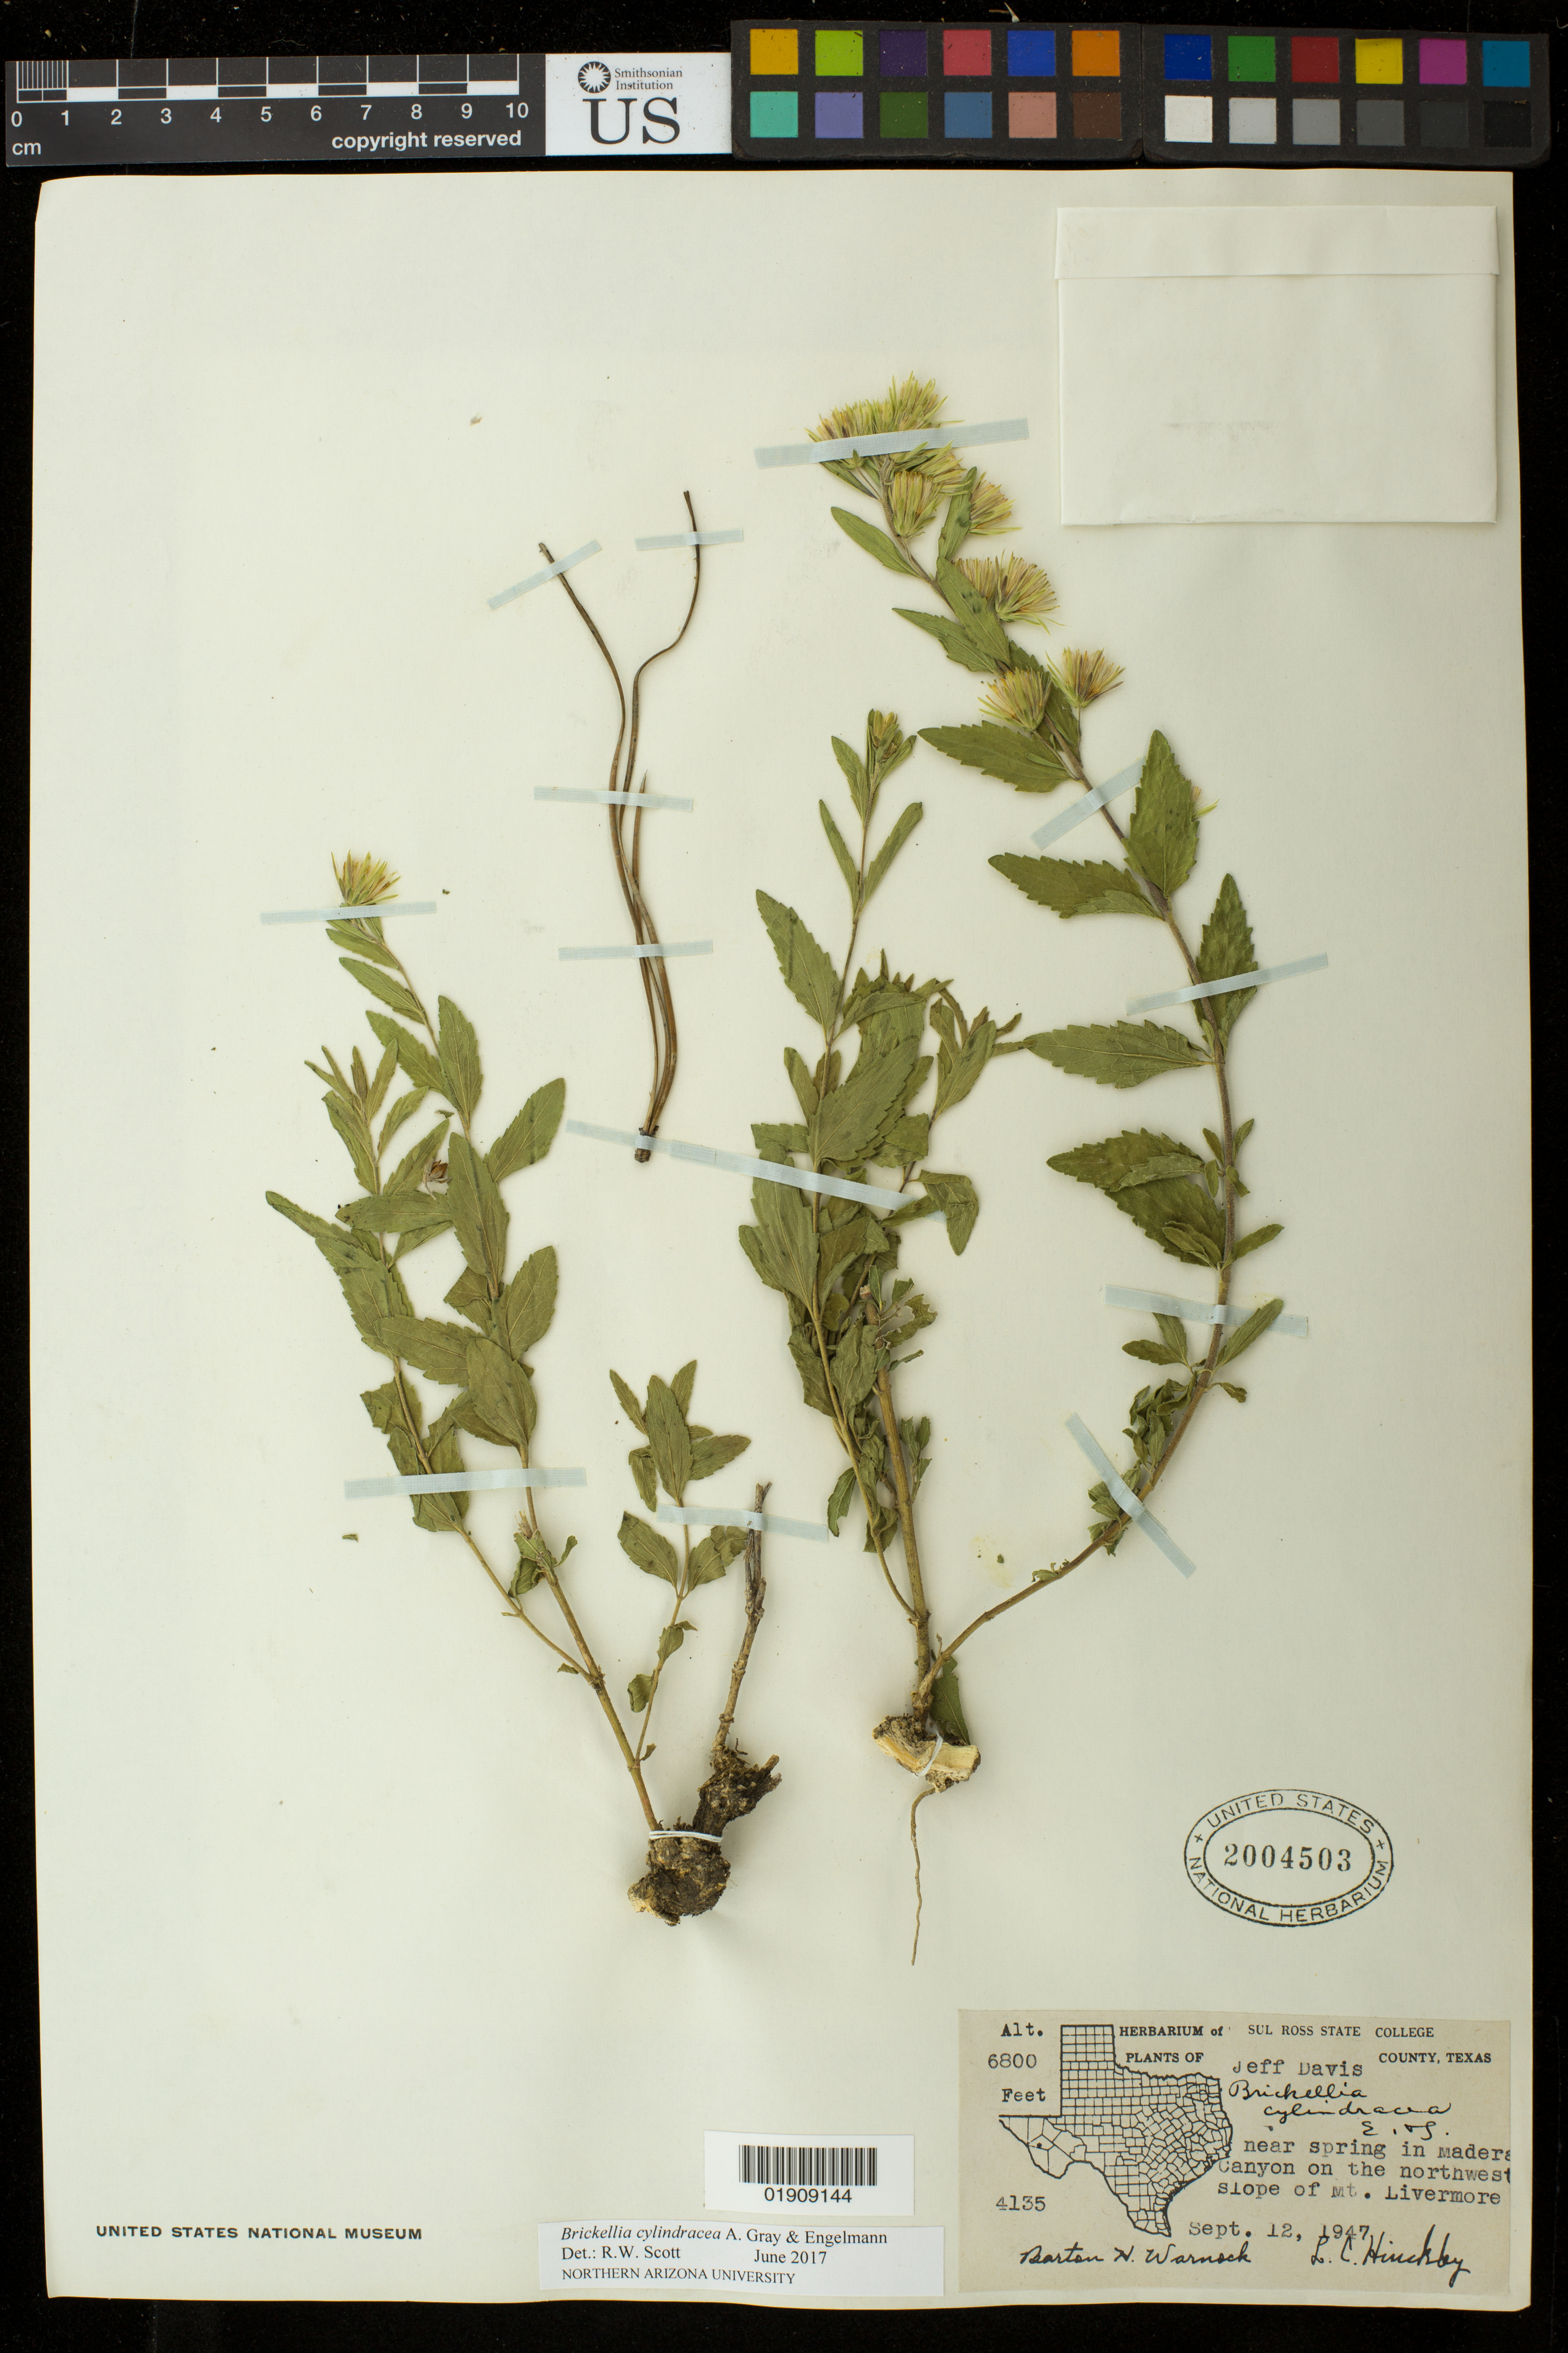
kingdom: Plantae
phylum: Tracheophyta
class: Magnoliopsida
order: Asterales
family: Asteraceae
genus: Brickellia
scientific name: Brickellia cylindracea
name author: A. Gray & Engelm. in A. Gray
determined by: Scott, Randall W., (ASC), Northern Arizona University (UNITED STATES)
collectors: B. H. Warnock & L. Hinkley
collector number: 4135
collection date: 1947-09-12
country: United States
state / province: Texas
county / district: Jeff Davis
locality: Near spring in Madera Canyon on the NW slope of Mt. Livermore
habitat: Near spring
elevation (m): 2073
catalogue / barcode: US 2004503